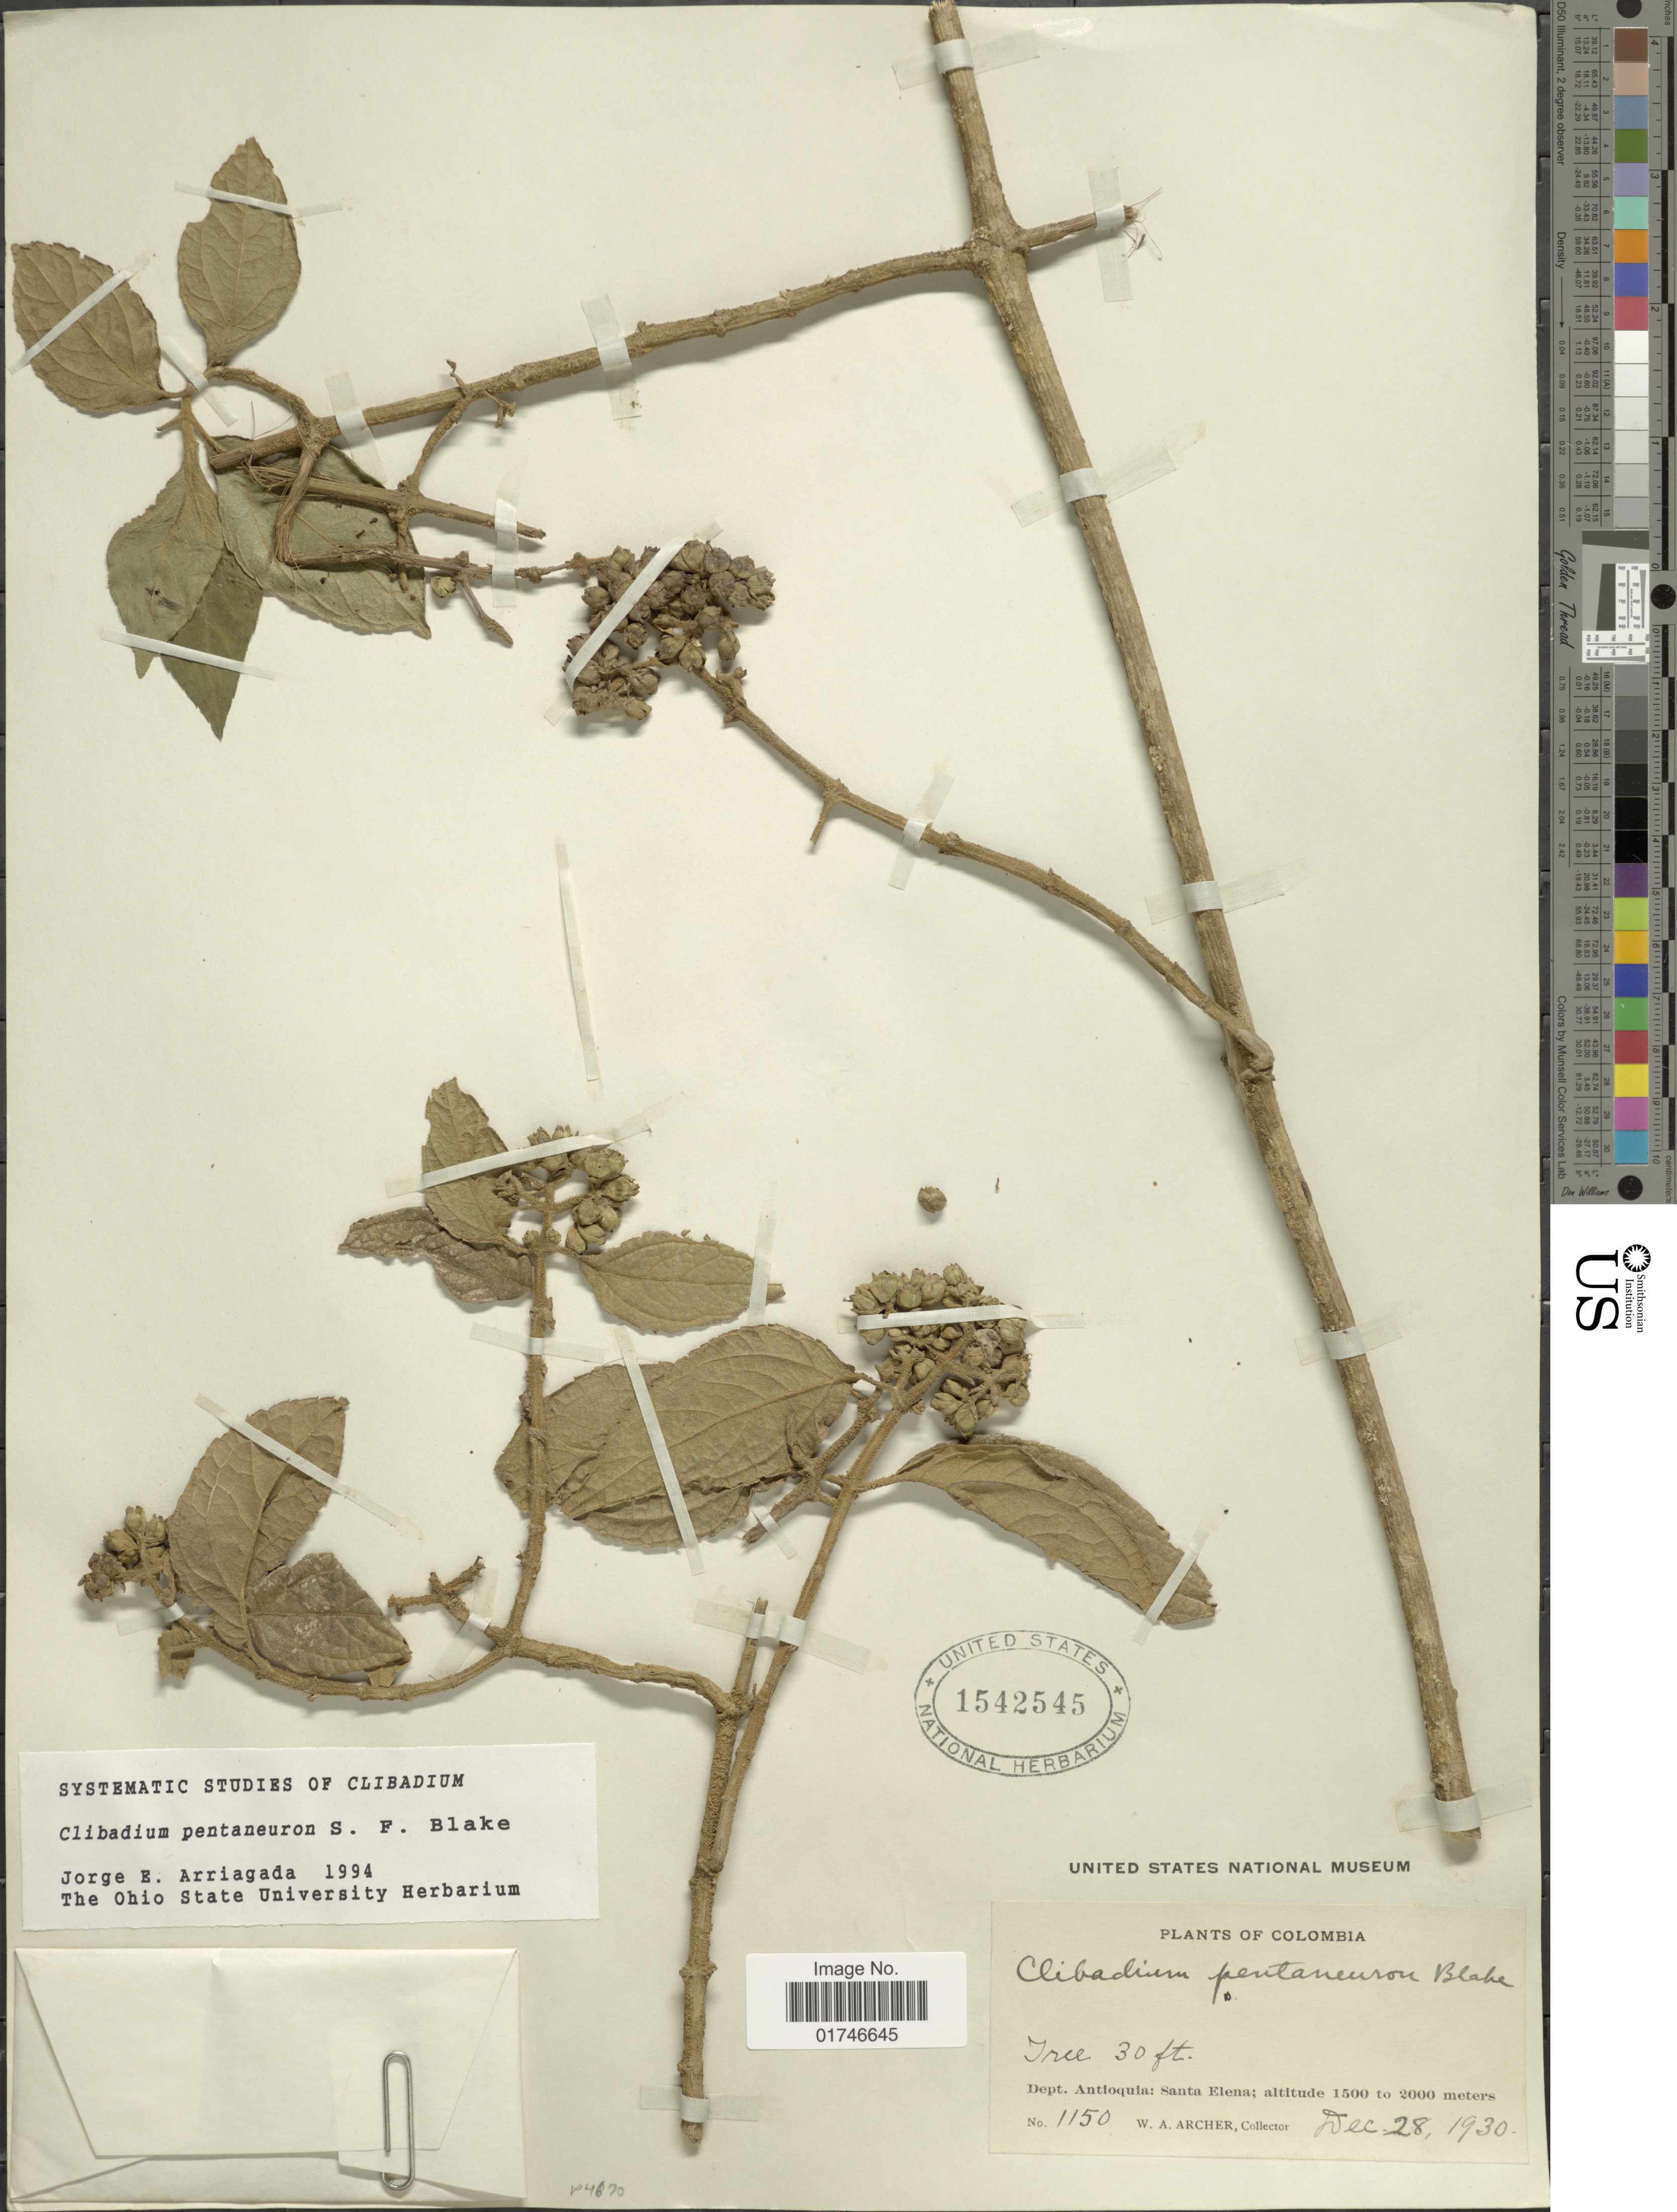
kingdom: Plantae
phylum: Tracheophyta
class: Magnoliopsida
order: Asterales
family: Asteraceae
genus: Clibadium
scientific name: Clibadium pileorubrum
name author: Cuatrec.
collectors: W. A. Archer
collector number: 1150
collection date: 1930-12-28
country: Colombia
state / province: Antioquia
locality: Dept. Antioquia. Santa Elena.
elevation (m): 1500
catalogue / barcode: US 1542545